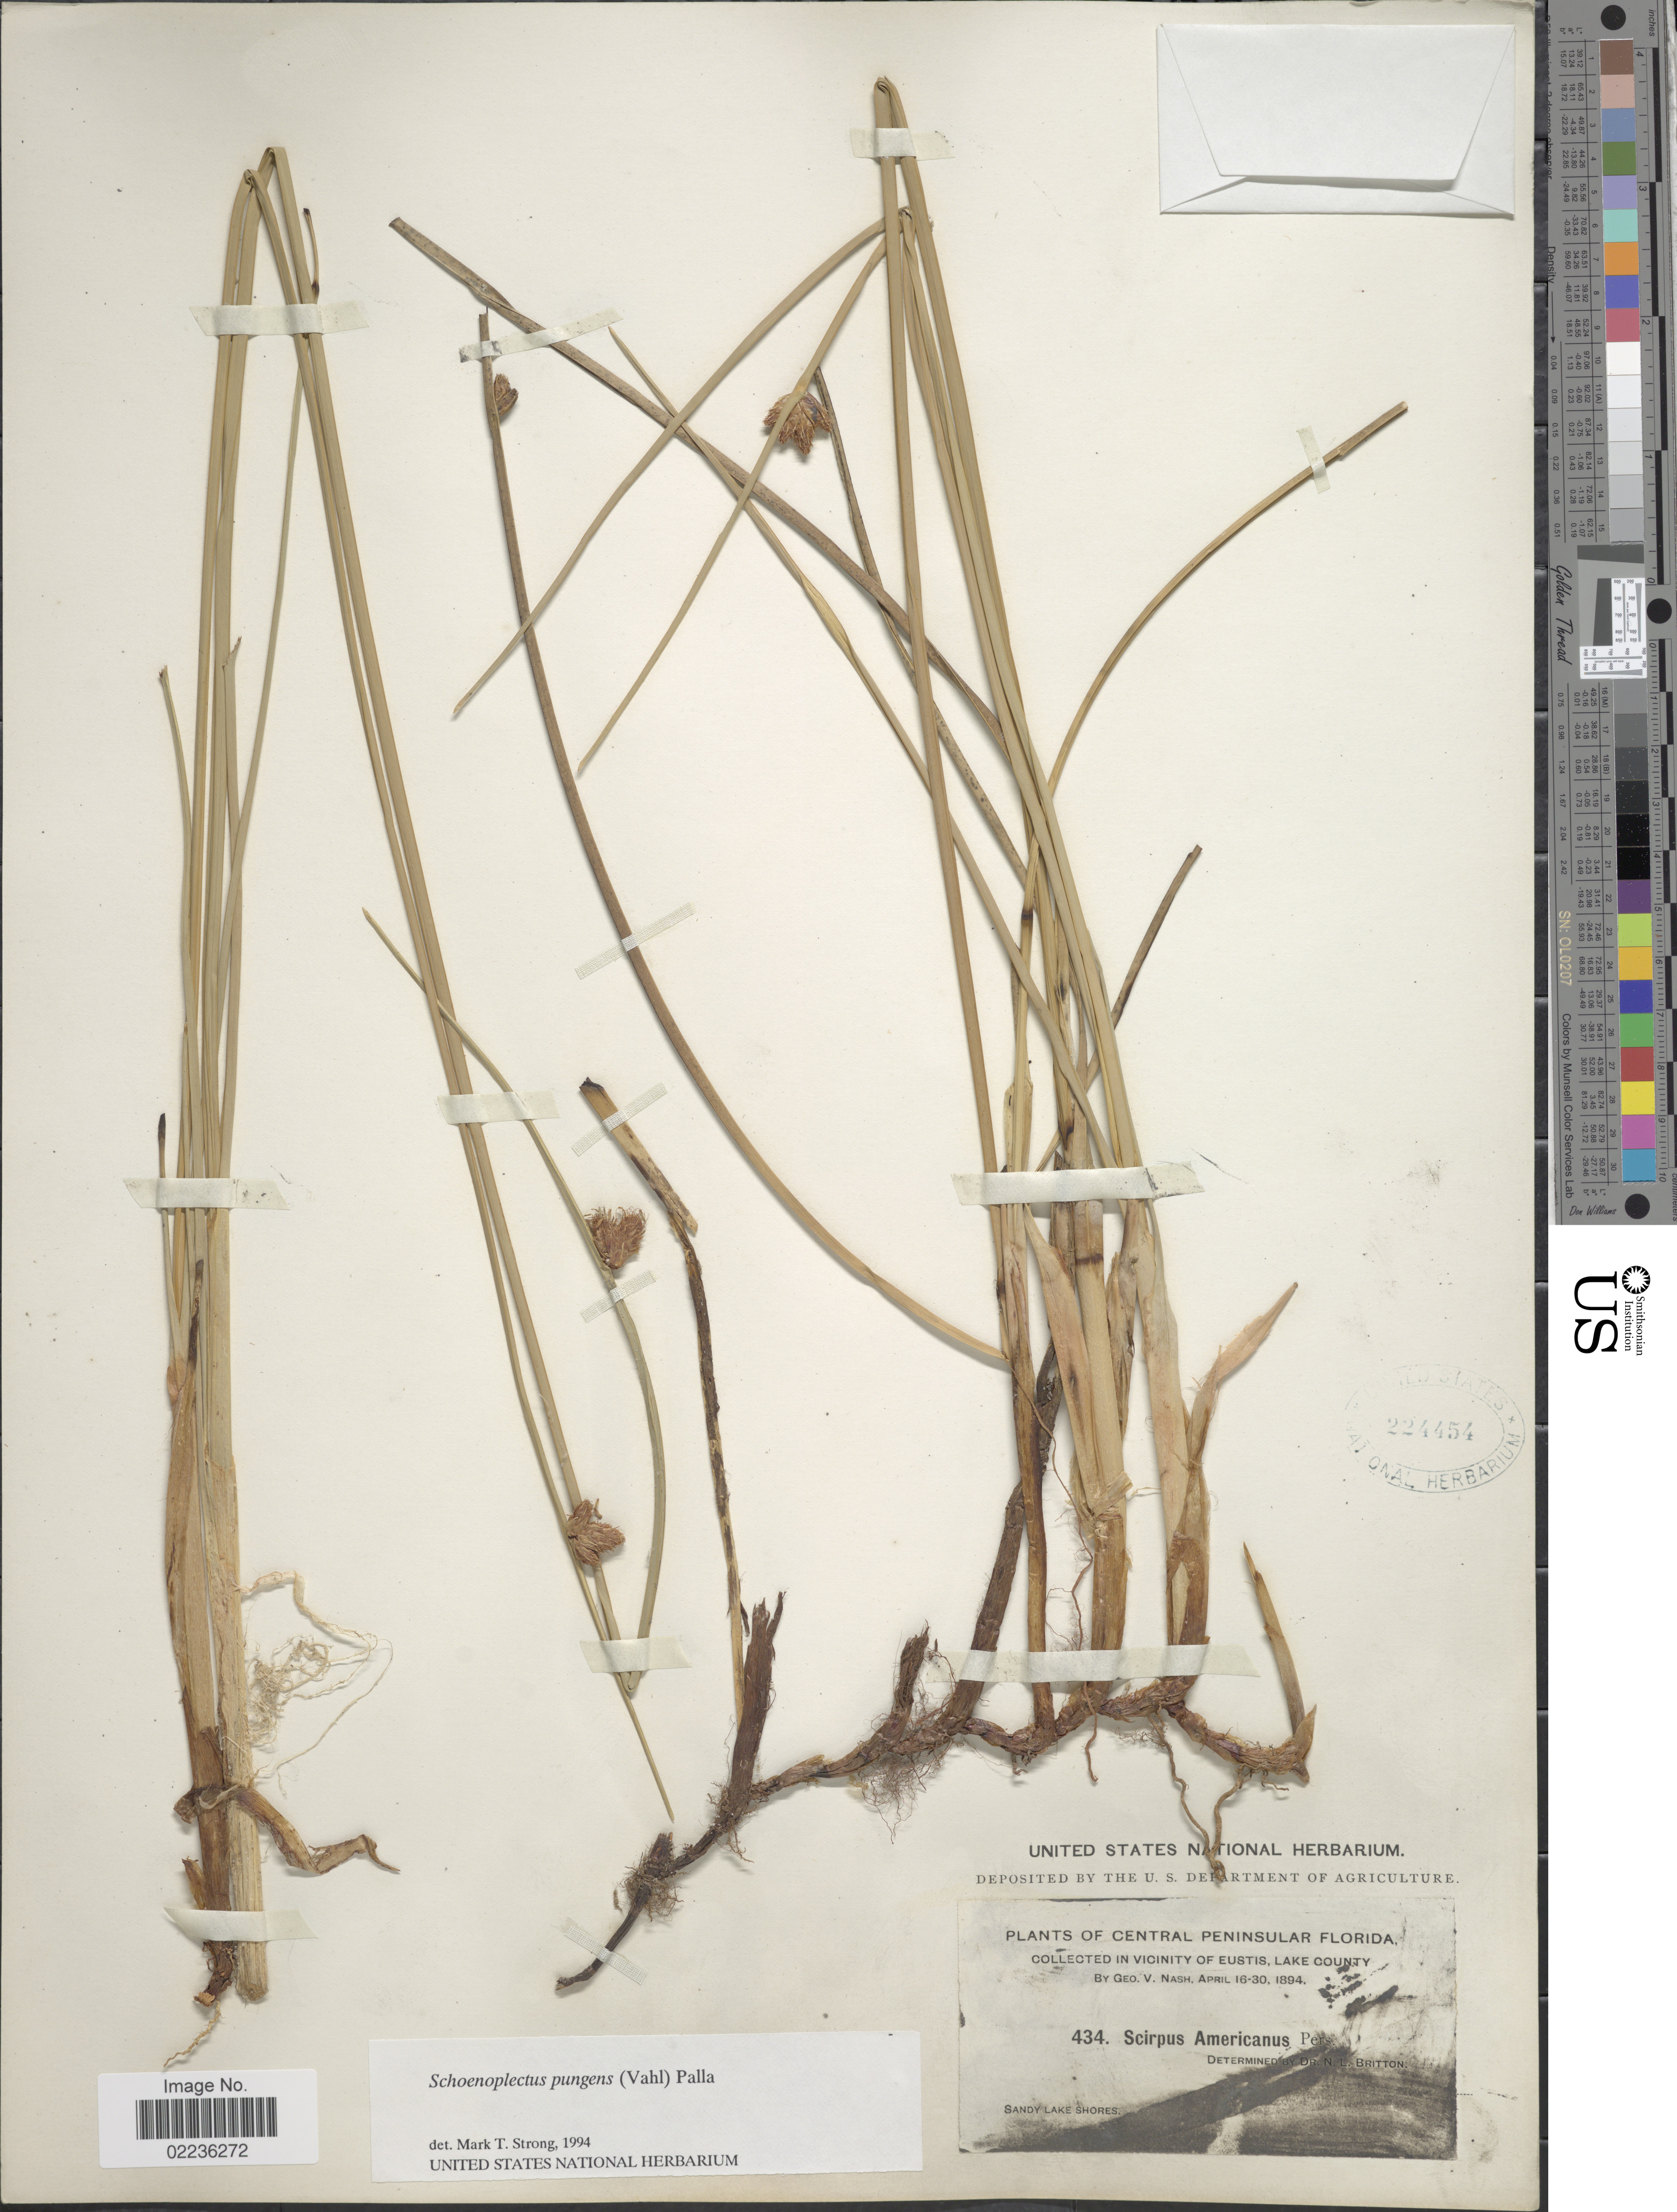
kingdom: Plantae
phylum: Tracheophyta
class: Liliopsida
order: Poales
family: Cyperaceae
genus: Schoenoplectus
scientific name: Schoenoplectus pungens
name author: (Vahl) Palla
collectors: G. V. Nash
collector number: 434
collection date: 1894-04-16/1894-04-30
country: United States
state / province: Florida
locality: Central Peninsular Florida. Vicinity of Eustis, Lake County. Sandy Lake Shores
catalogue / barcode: US 224454